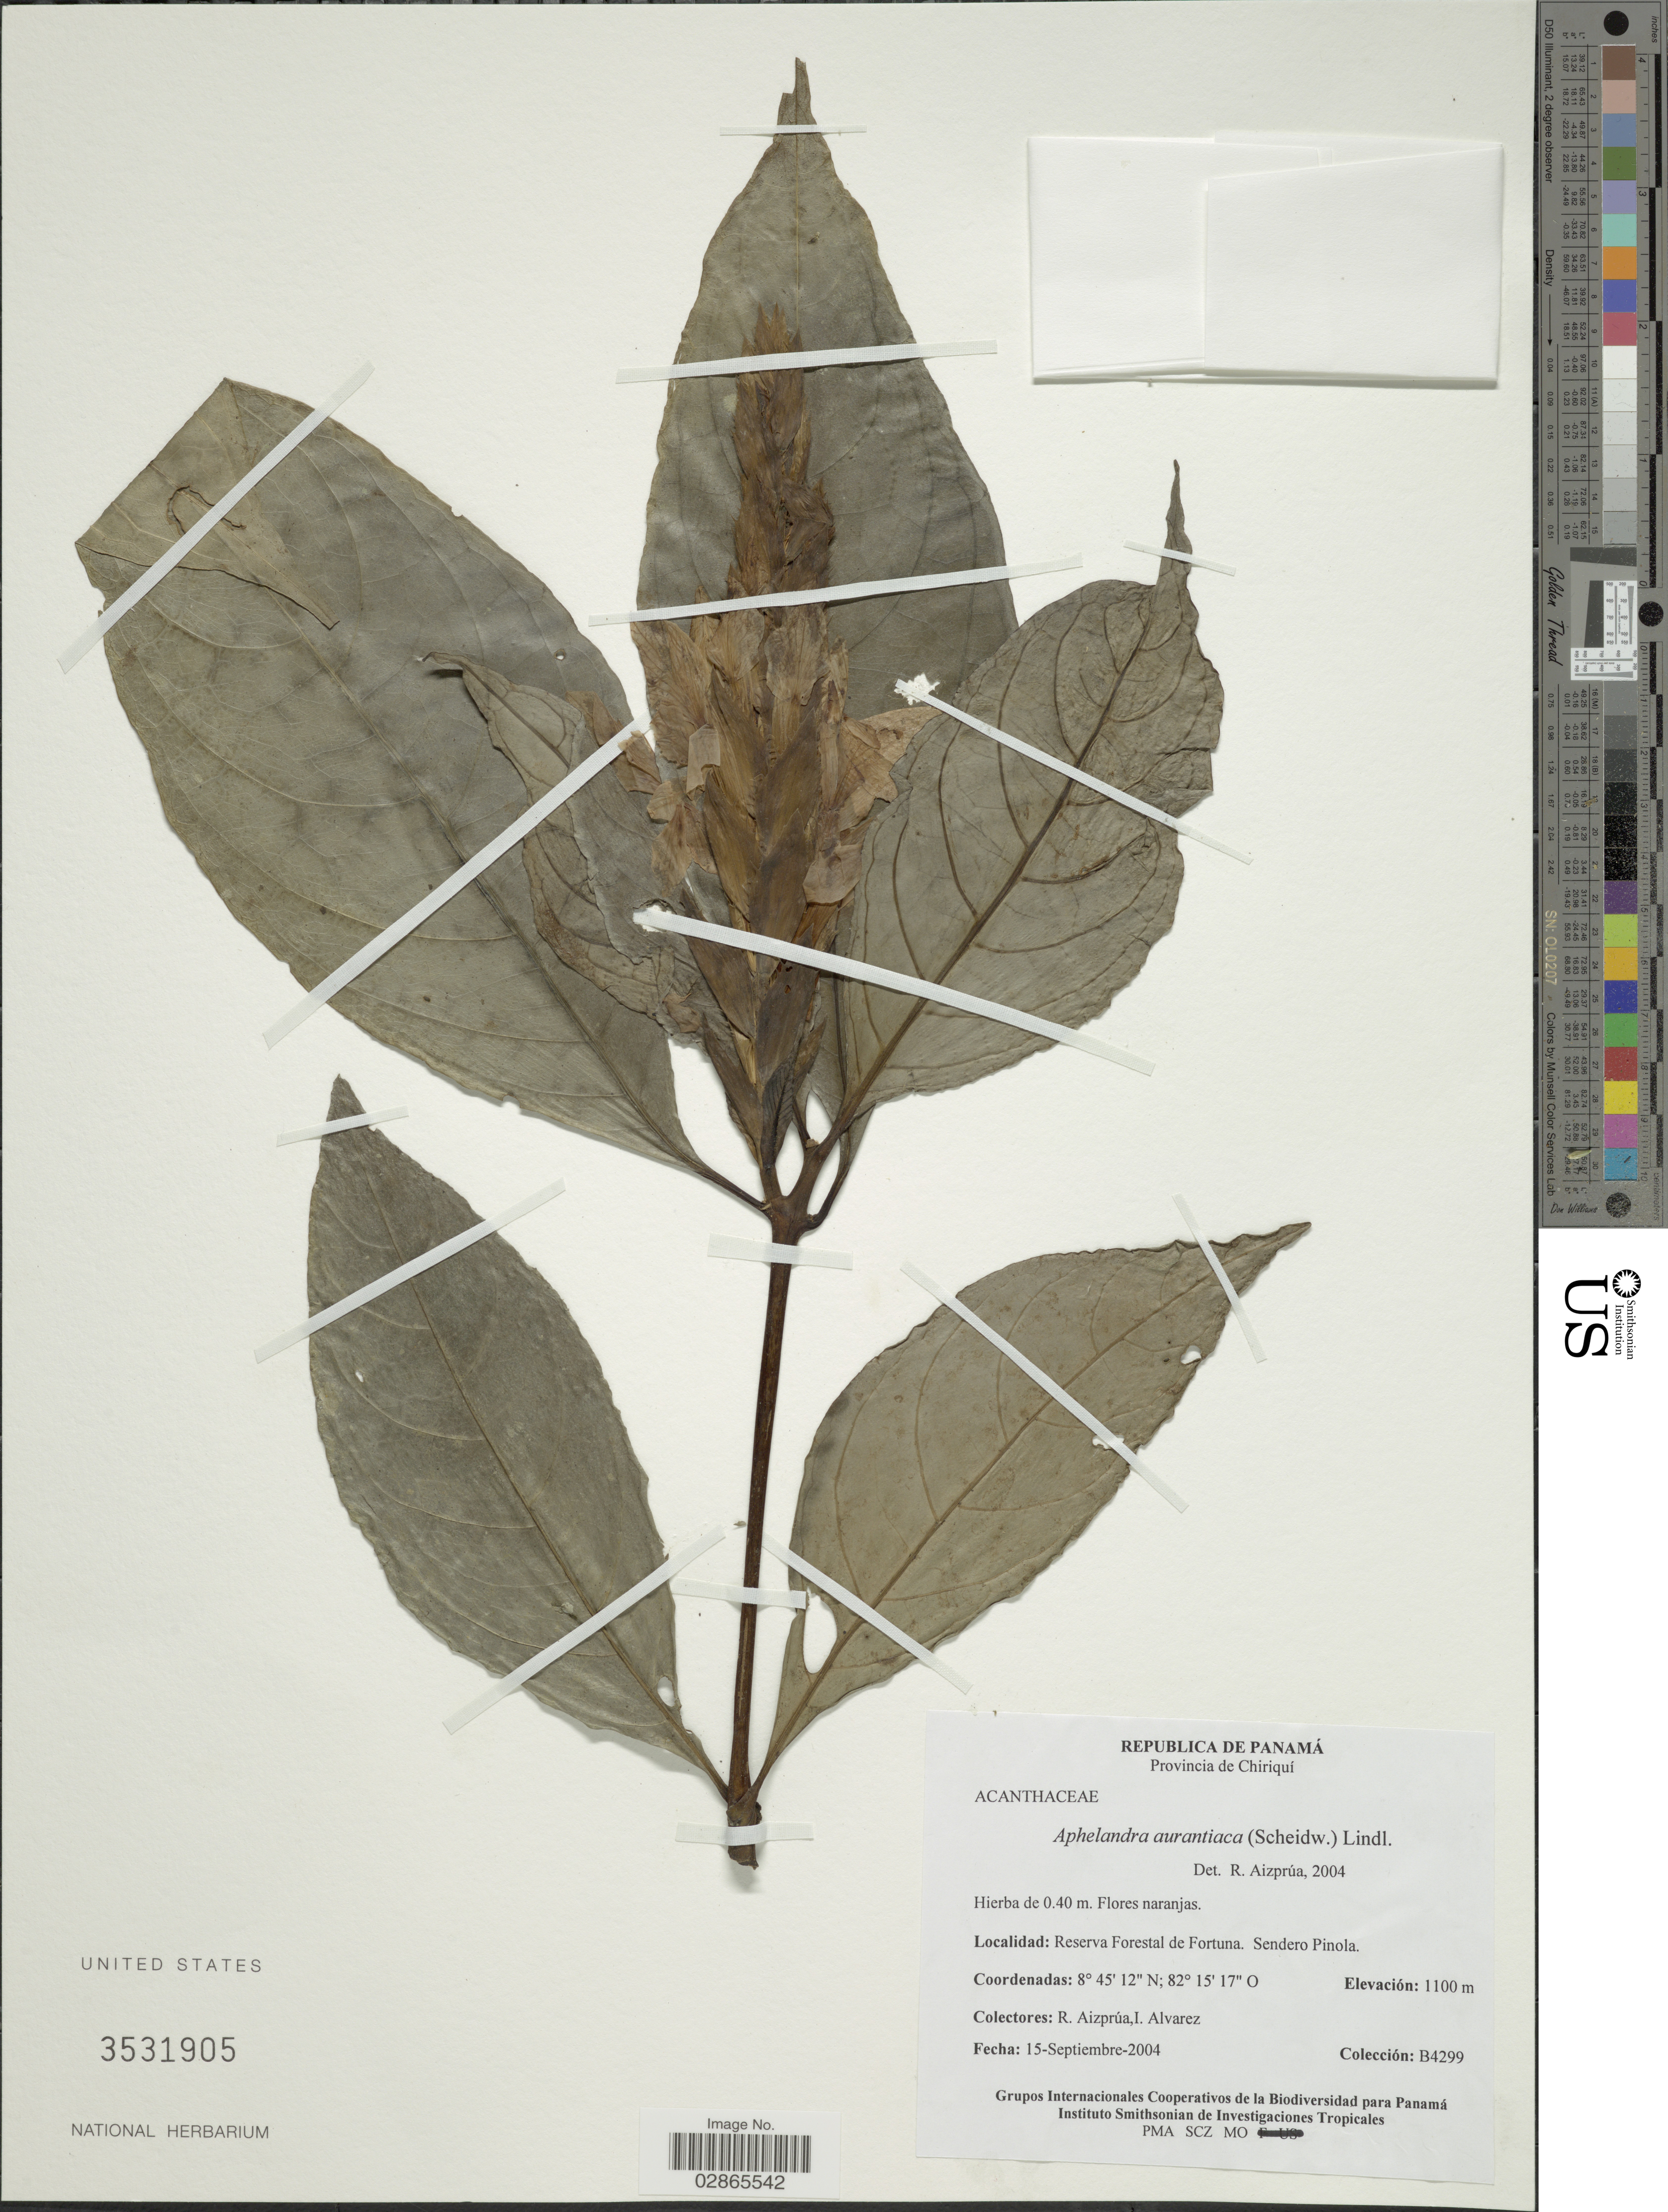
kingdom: Plantae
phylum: Tracheophyta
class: Magnoliopsida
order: Lamiales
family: Acanthaceae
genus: Aphelandra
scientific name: Aphelandra aurantiaca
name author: (Scheidw.) Lindl.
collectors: R. Aizprúa & I. Alvarez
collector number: B4299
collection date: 2004-09-15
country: Panama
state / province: Chiriqui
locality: Republica de Panamá. Reserva Forestal de Fortuna. Sendero Pinola.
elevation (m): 1100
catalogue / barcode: US 3531905